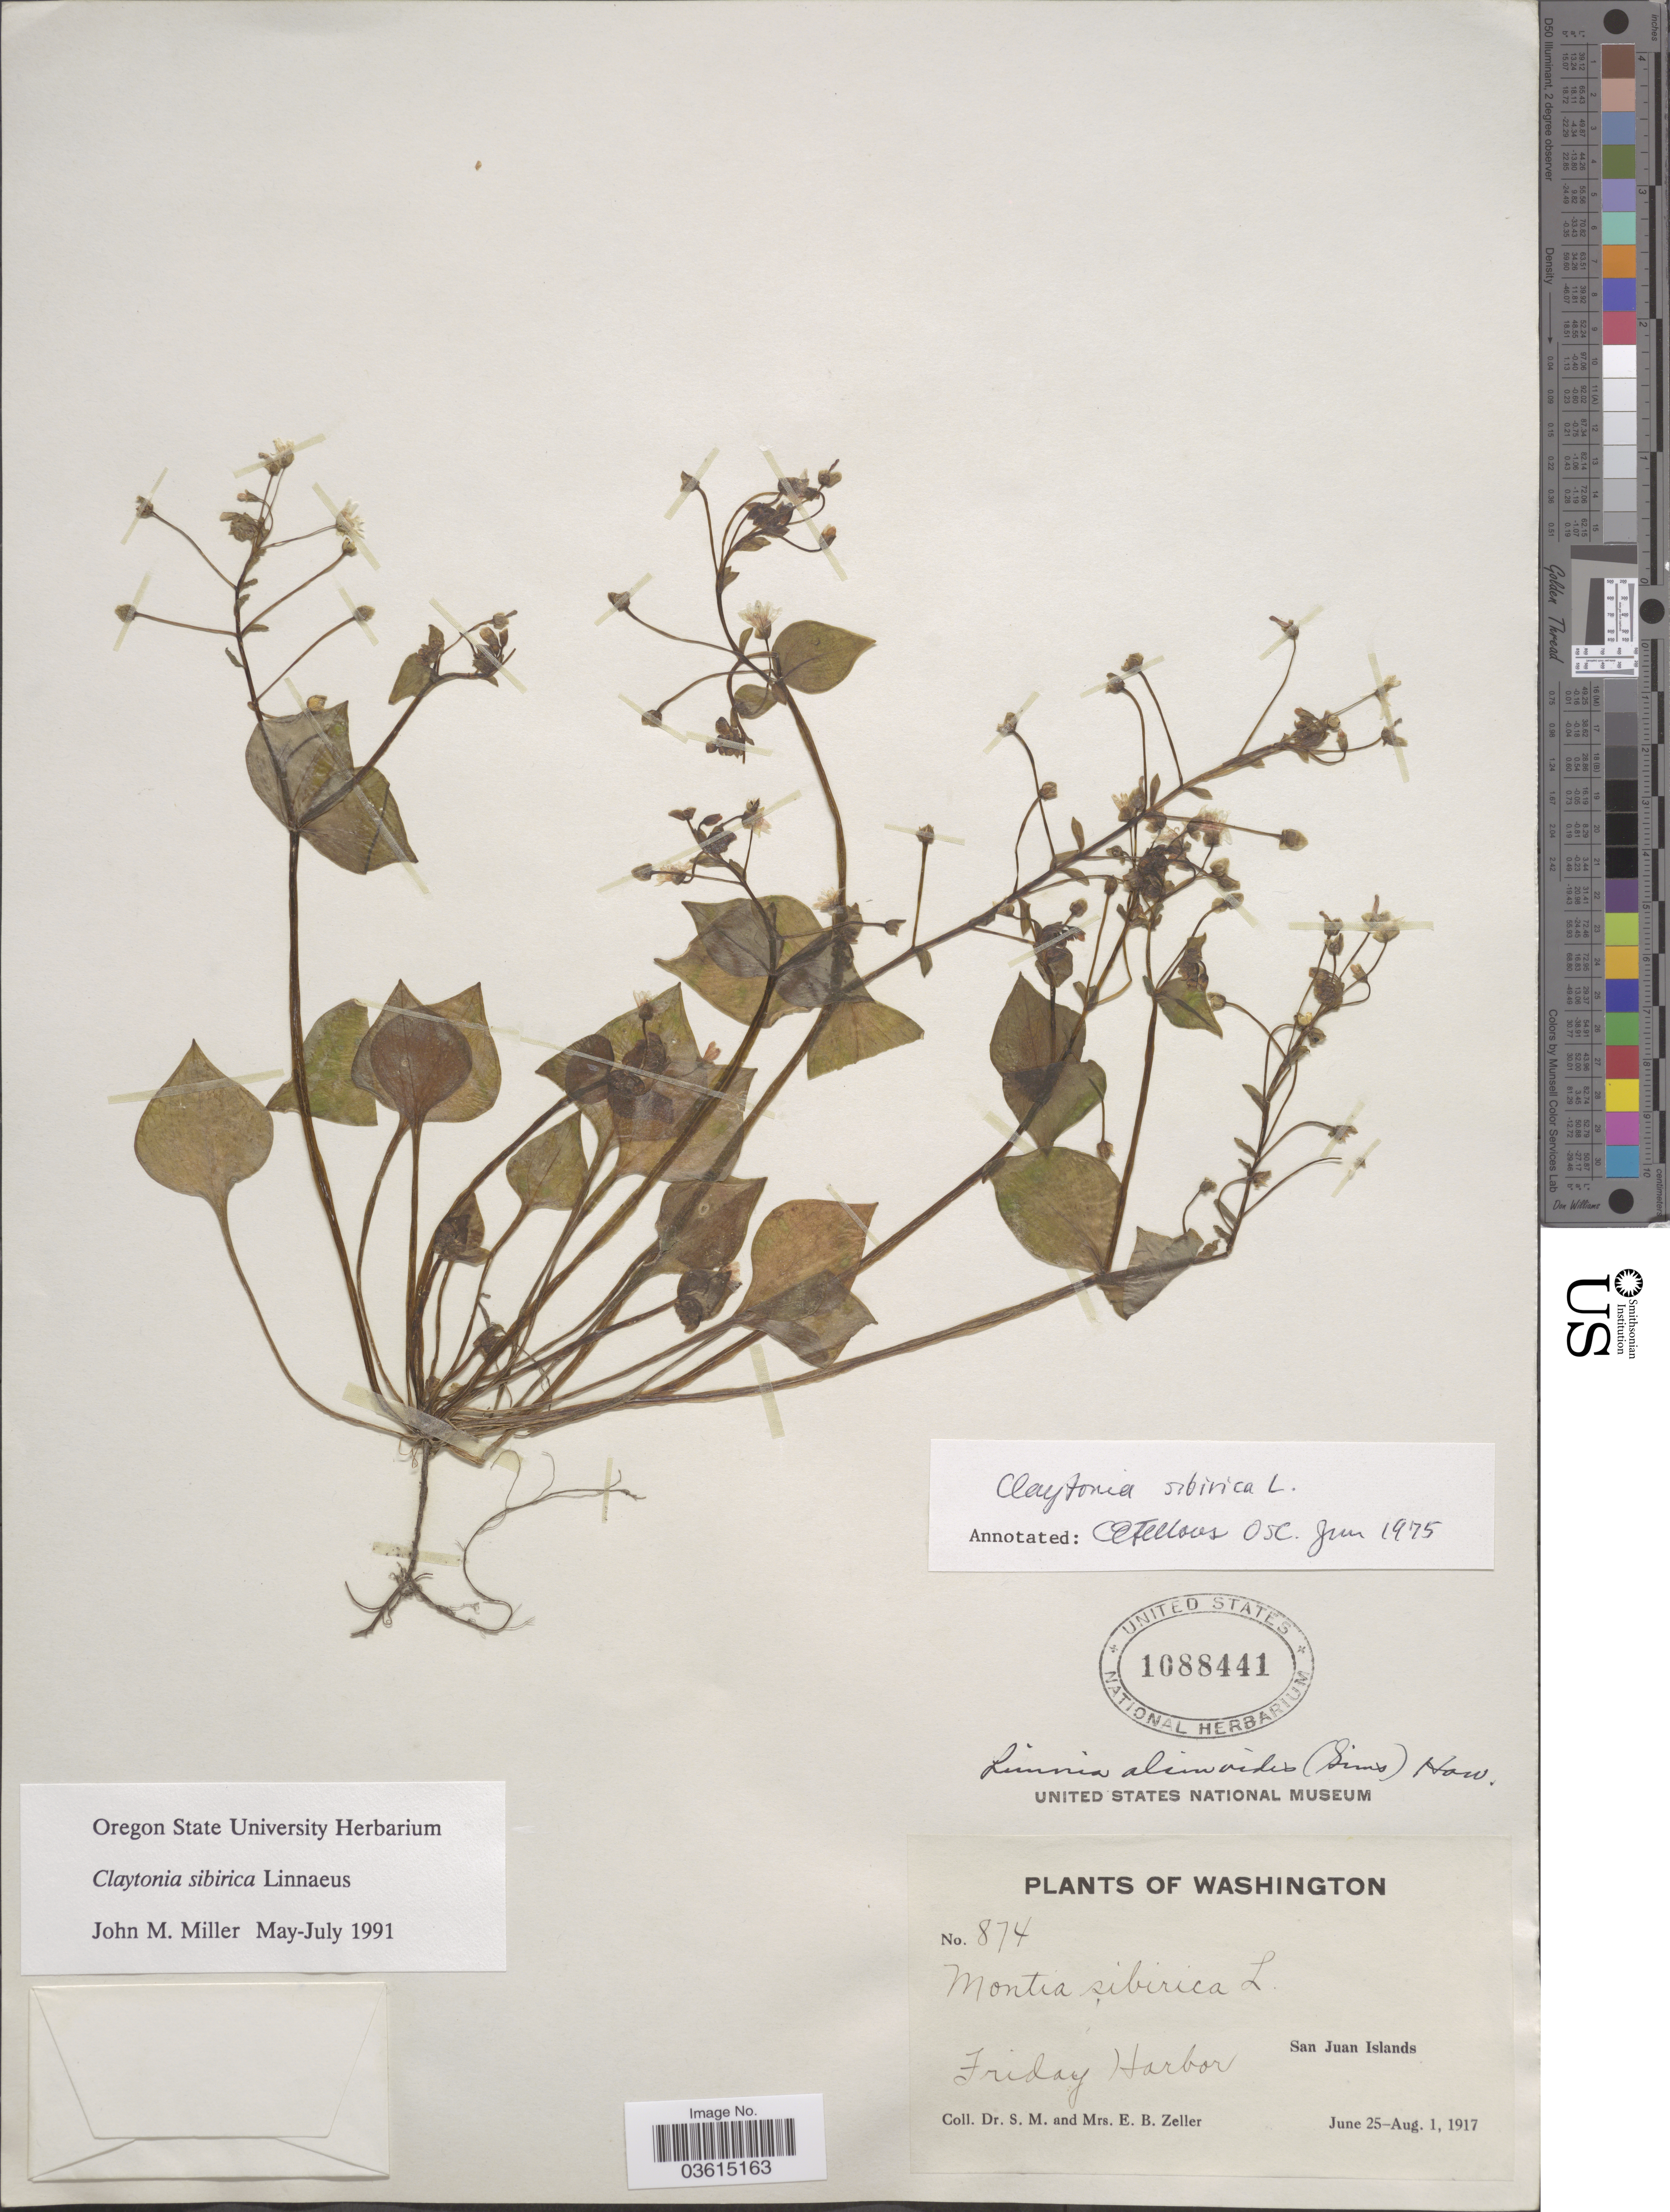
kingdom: Plantae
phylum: Tracheophyta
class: Magnoliopsida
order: Caryophyllales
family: Montiaceae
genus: Claytonia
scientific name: Claytonia sibirica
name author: L.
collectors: S. Zeller & E. Zeller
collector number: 874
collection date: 1917-06-25/1917-08-01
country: United States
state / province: Washington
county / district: San Juan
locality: San Juan Islands. Friday Harbor.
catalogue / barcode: US 1088441